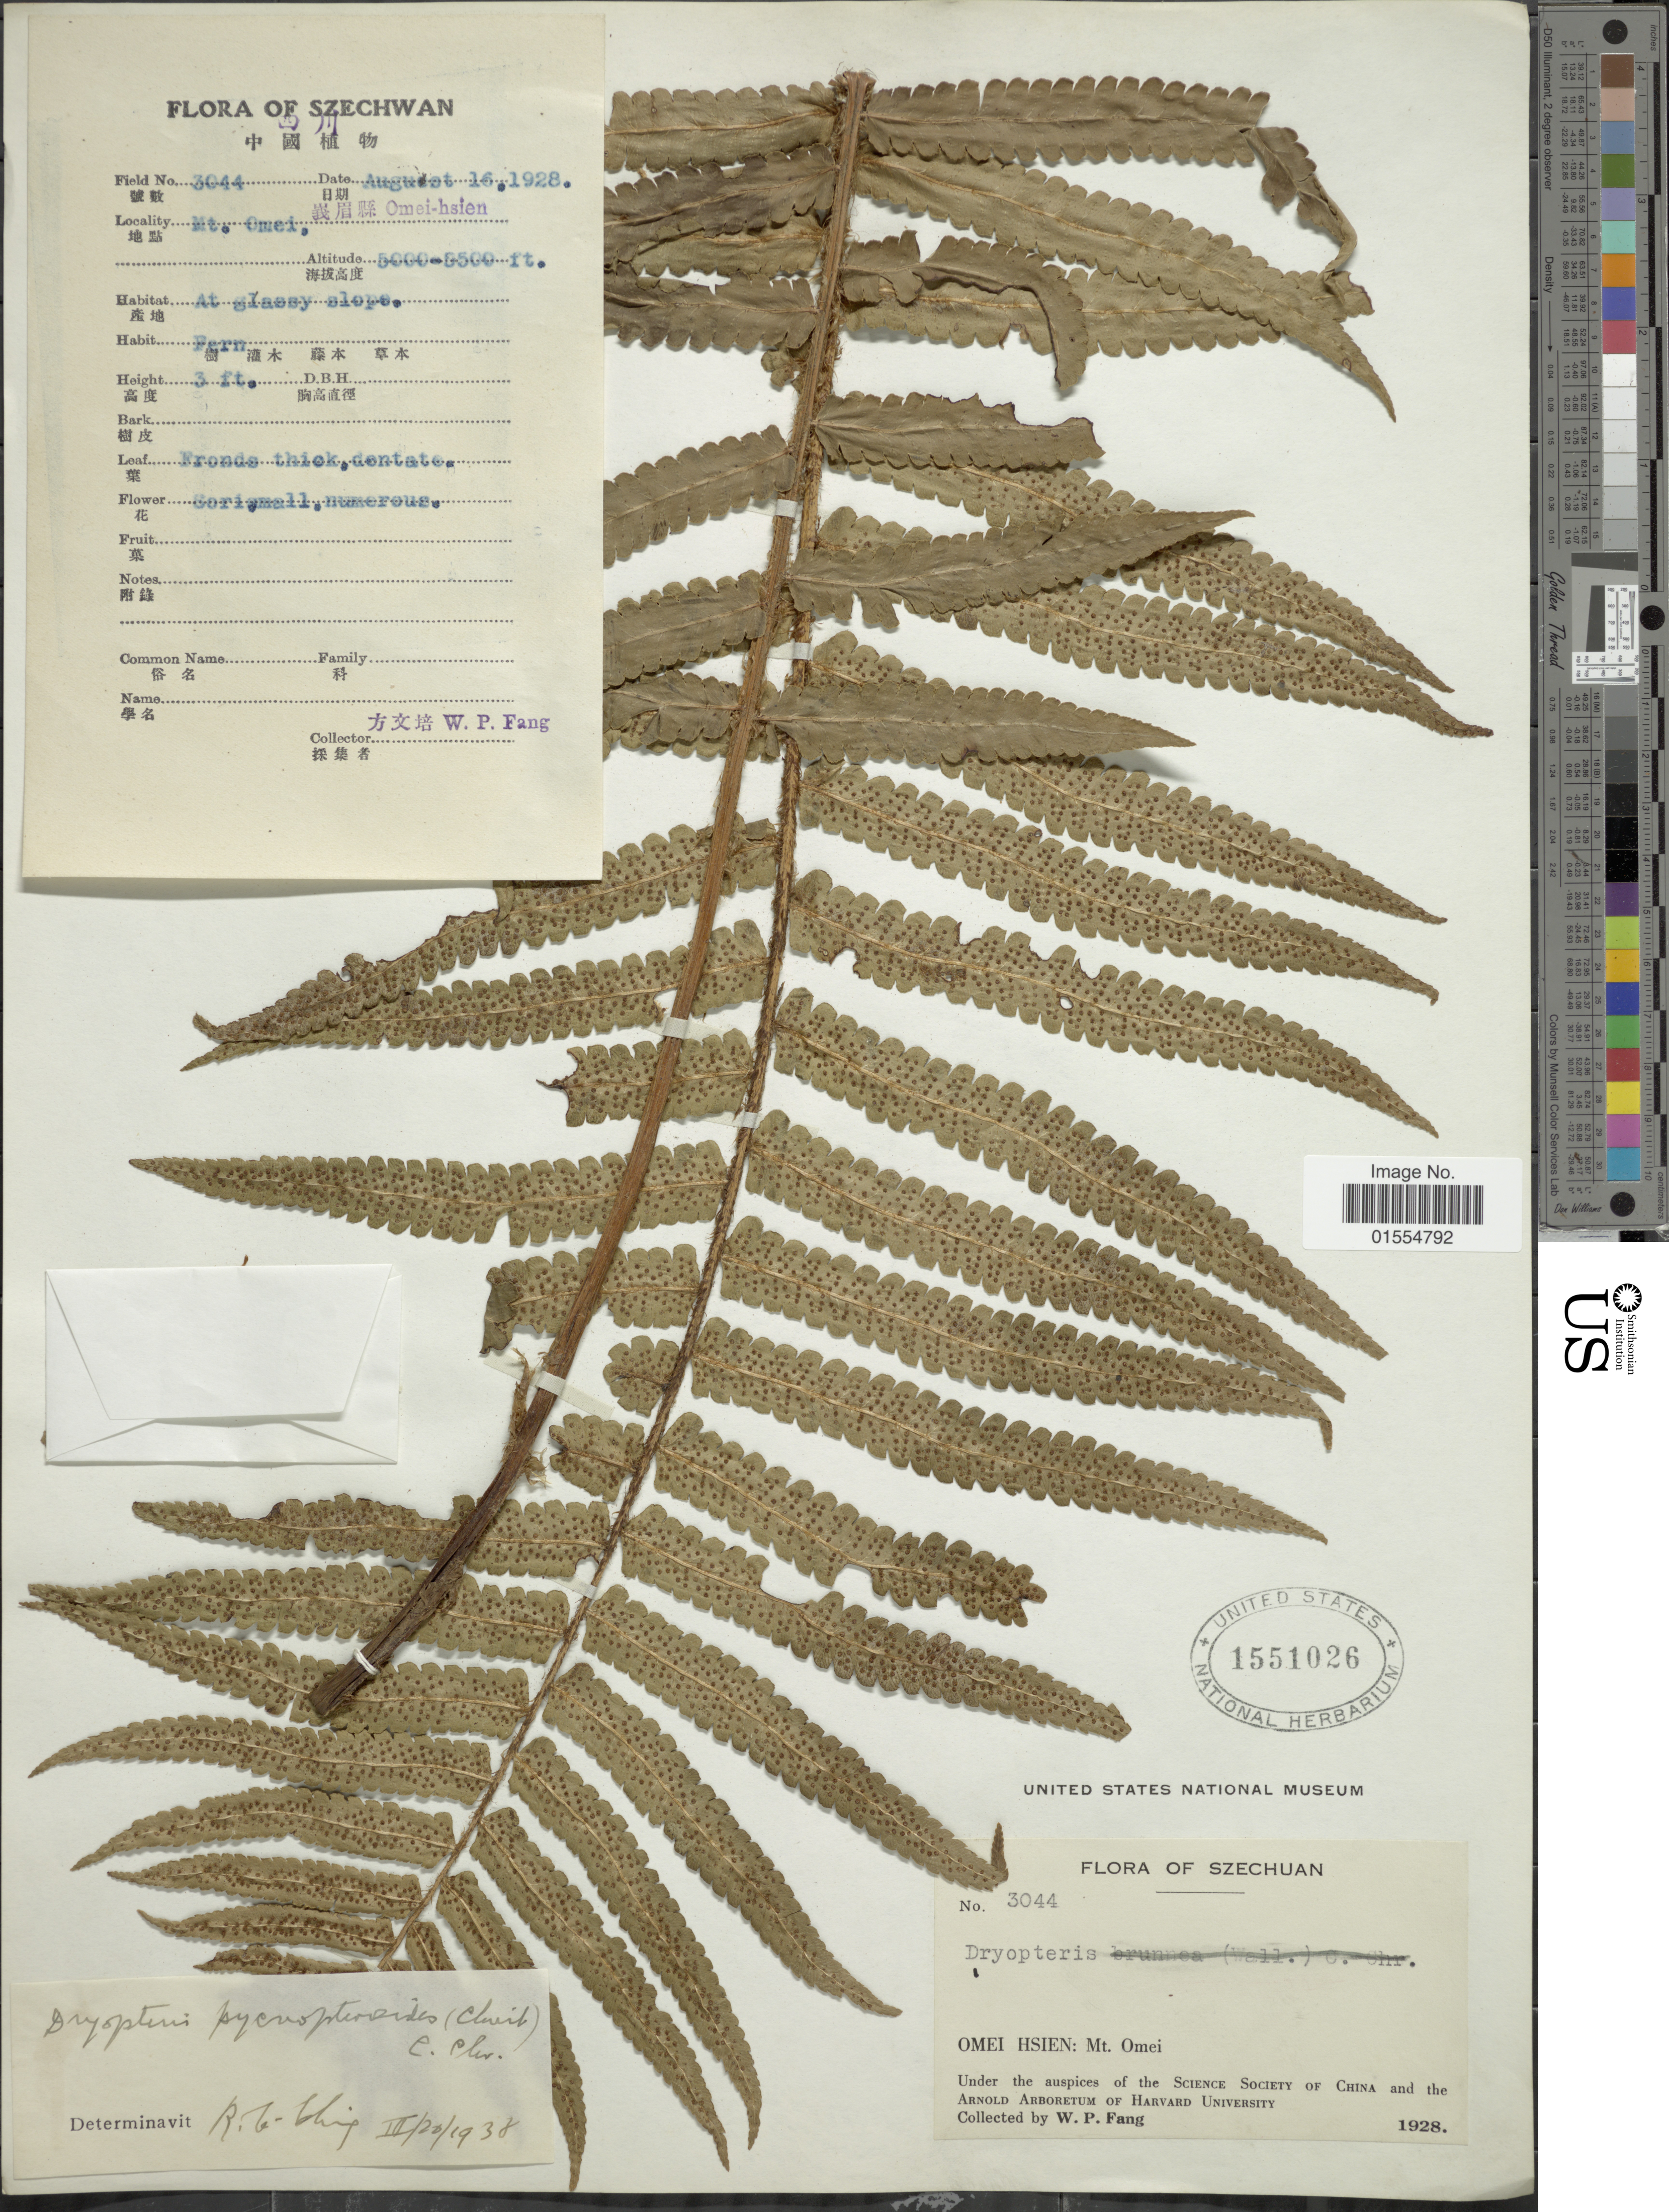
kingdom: Plantae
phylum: Tracheophyta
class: Polypodiopsida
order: Polypodiales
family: Dryopteridaceae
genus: Dryopteris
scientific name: Dryopteris pycnopteroides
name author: (Christ) C. Chr.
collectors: W. P. Fang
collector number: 3044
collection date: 1928-08-19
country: China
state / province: Sichuan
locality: Szwechwan, Mt. Omei, Omei-hsien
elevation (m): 1524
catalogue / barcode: US 1551026